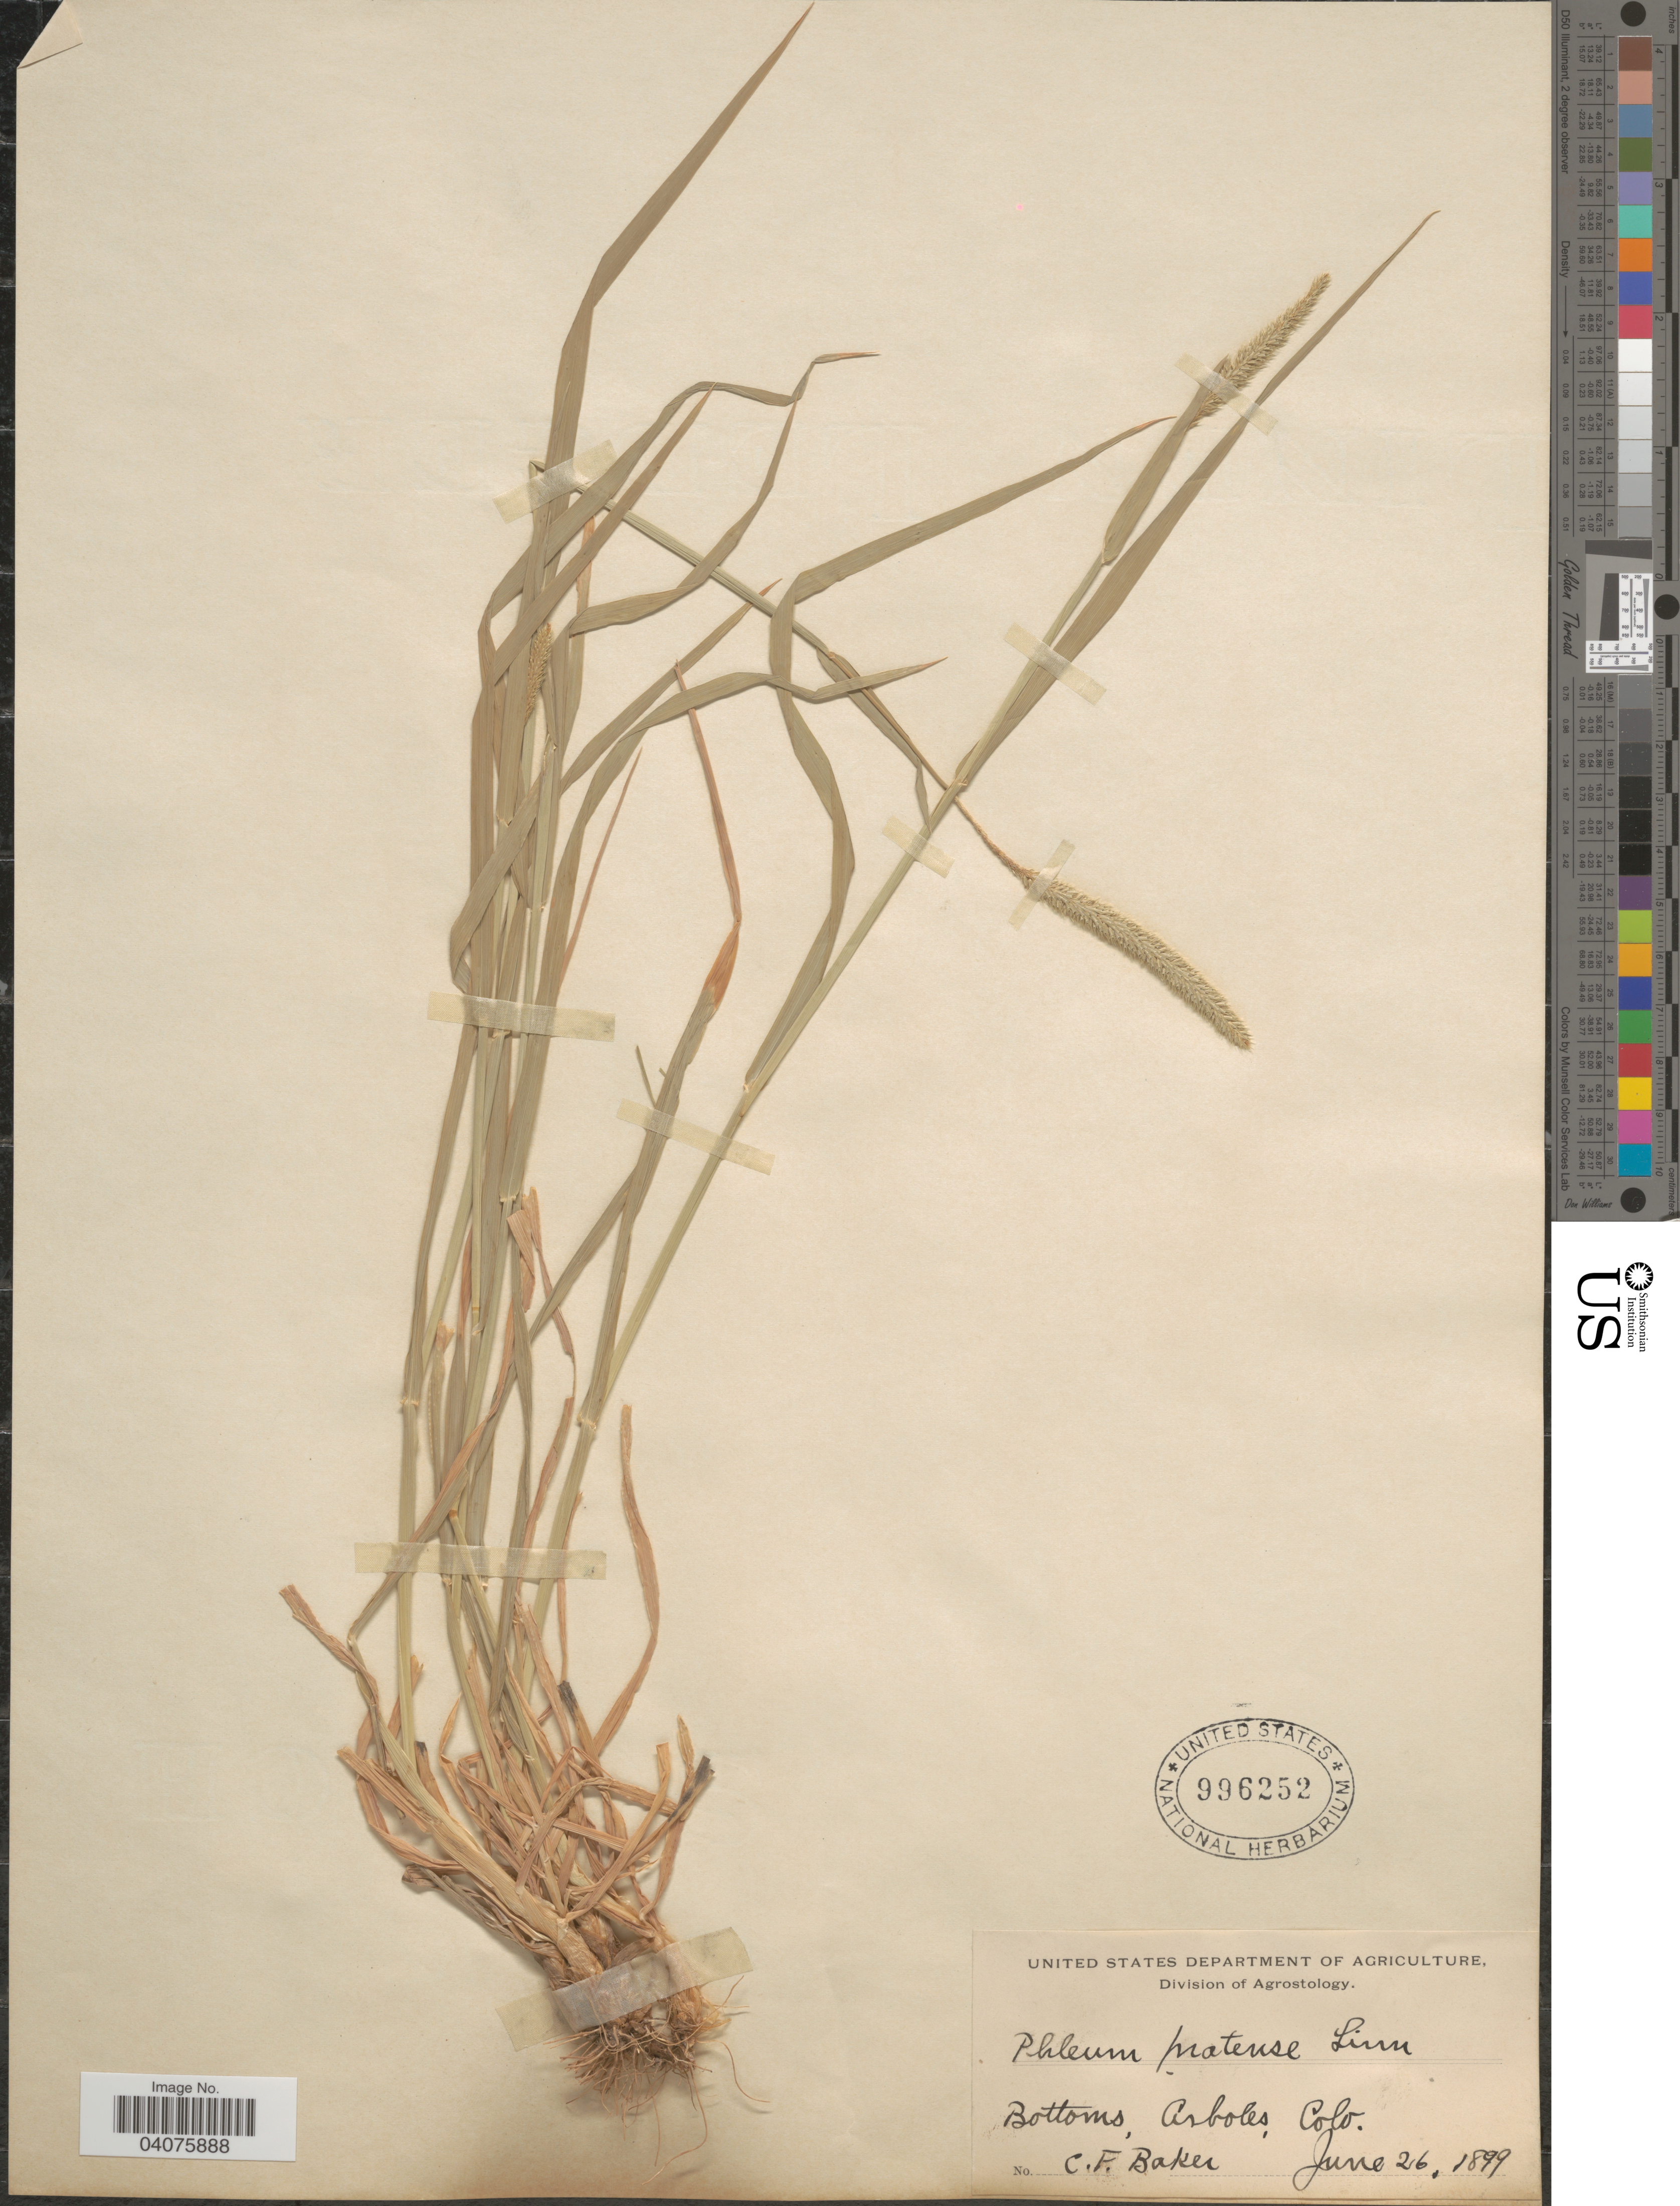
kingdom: Plantae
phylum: Tracheophyta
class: Liliopsida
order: Poales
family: Poaceae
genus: Phleum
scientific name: Phleum pratense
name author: L.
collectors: C. F. Baker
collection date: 1899-06-26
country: United States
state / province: Colorado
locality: Bottoms, Arboles.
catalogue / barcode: US 996252